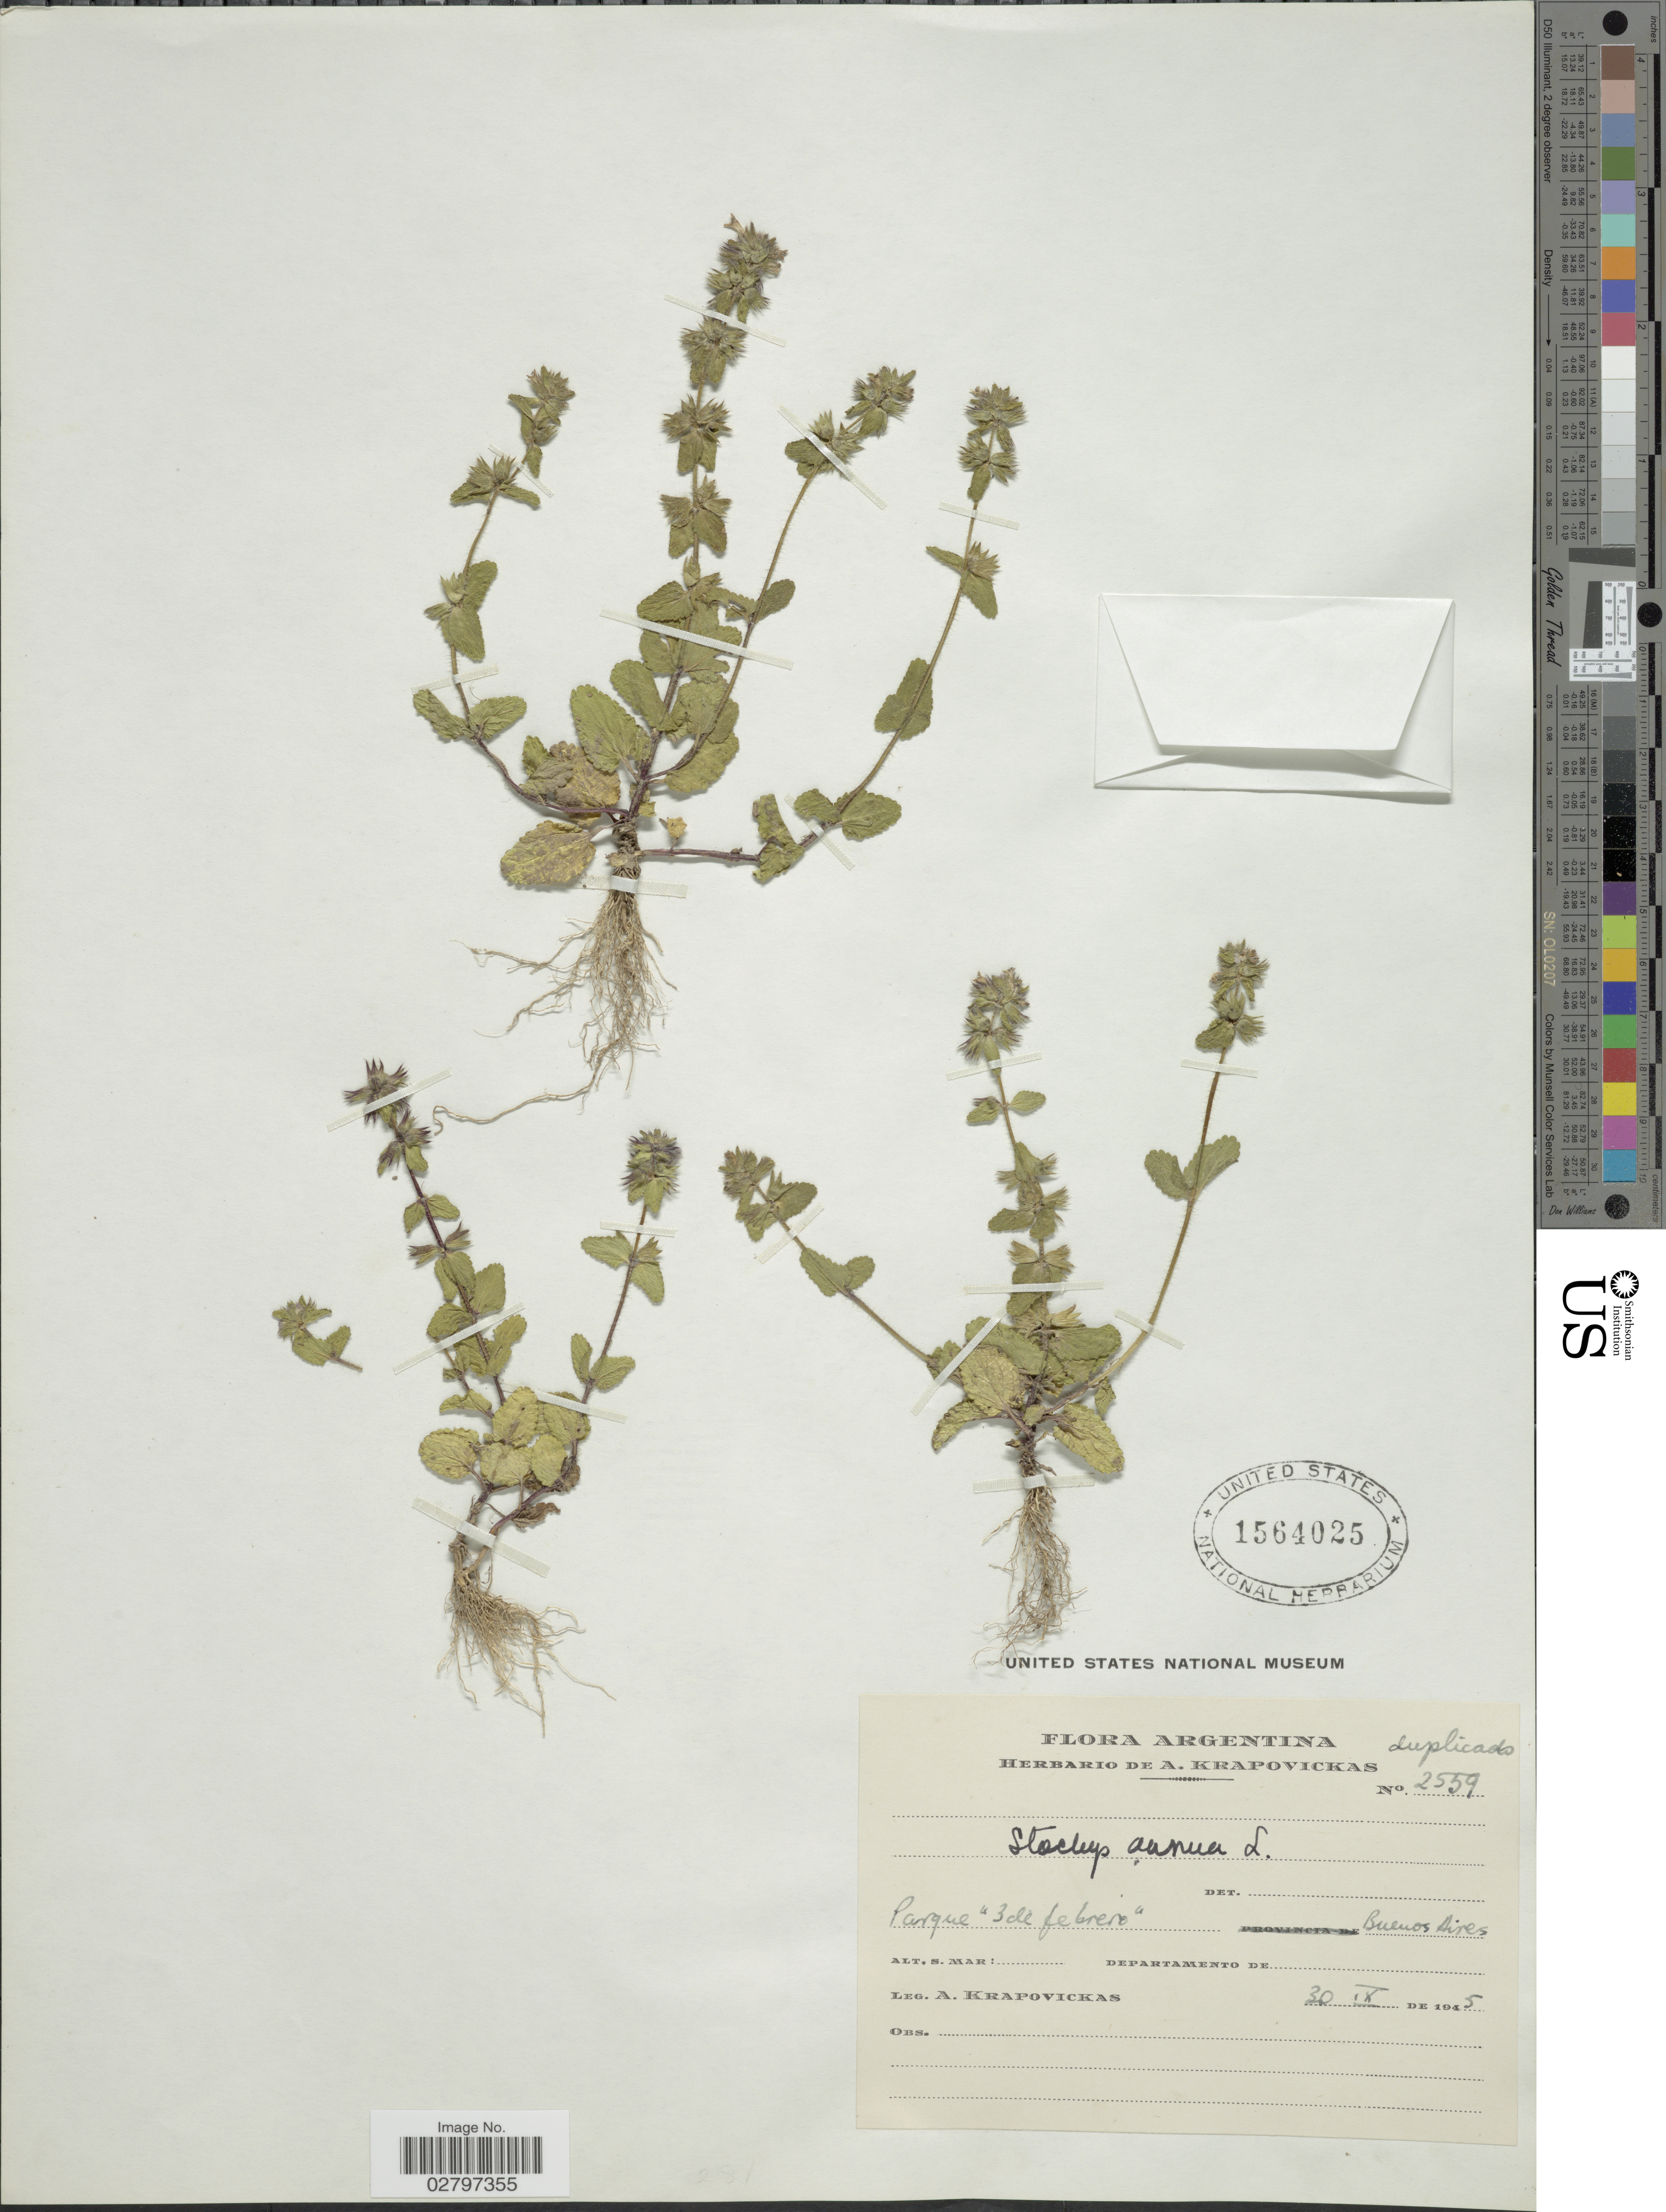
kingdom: Plantae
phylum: Tracheophyta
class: Magnoliopsida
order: Lamiales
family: Lamiaceae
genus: Stachys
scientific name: Stachys annua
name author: (L.) L.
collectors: A. Krapovickas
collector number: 2559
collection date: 1945-09-30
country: Argentina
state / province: Buenos Aires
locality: Parque "3 d febrero"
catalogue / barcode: US 1564025